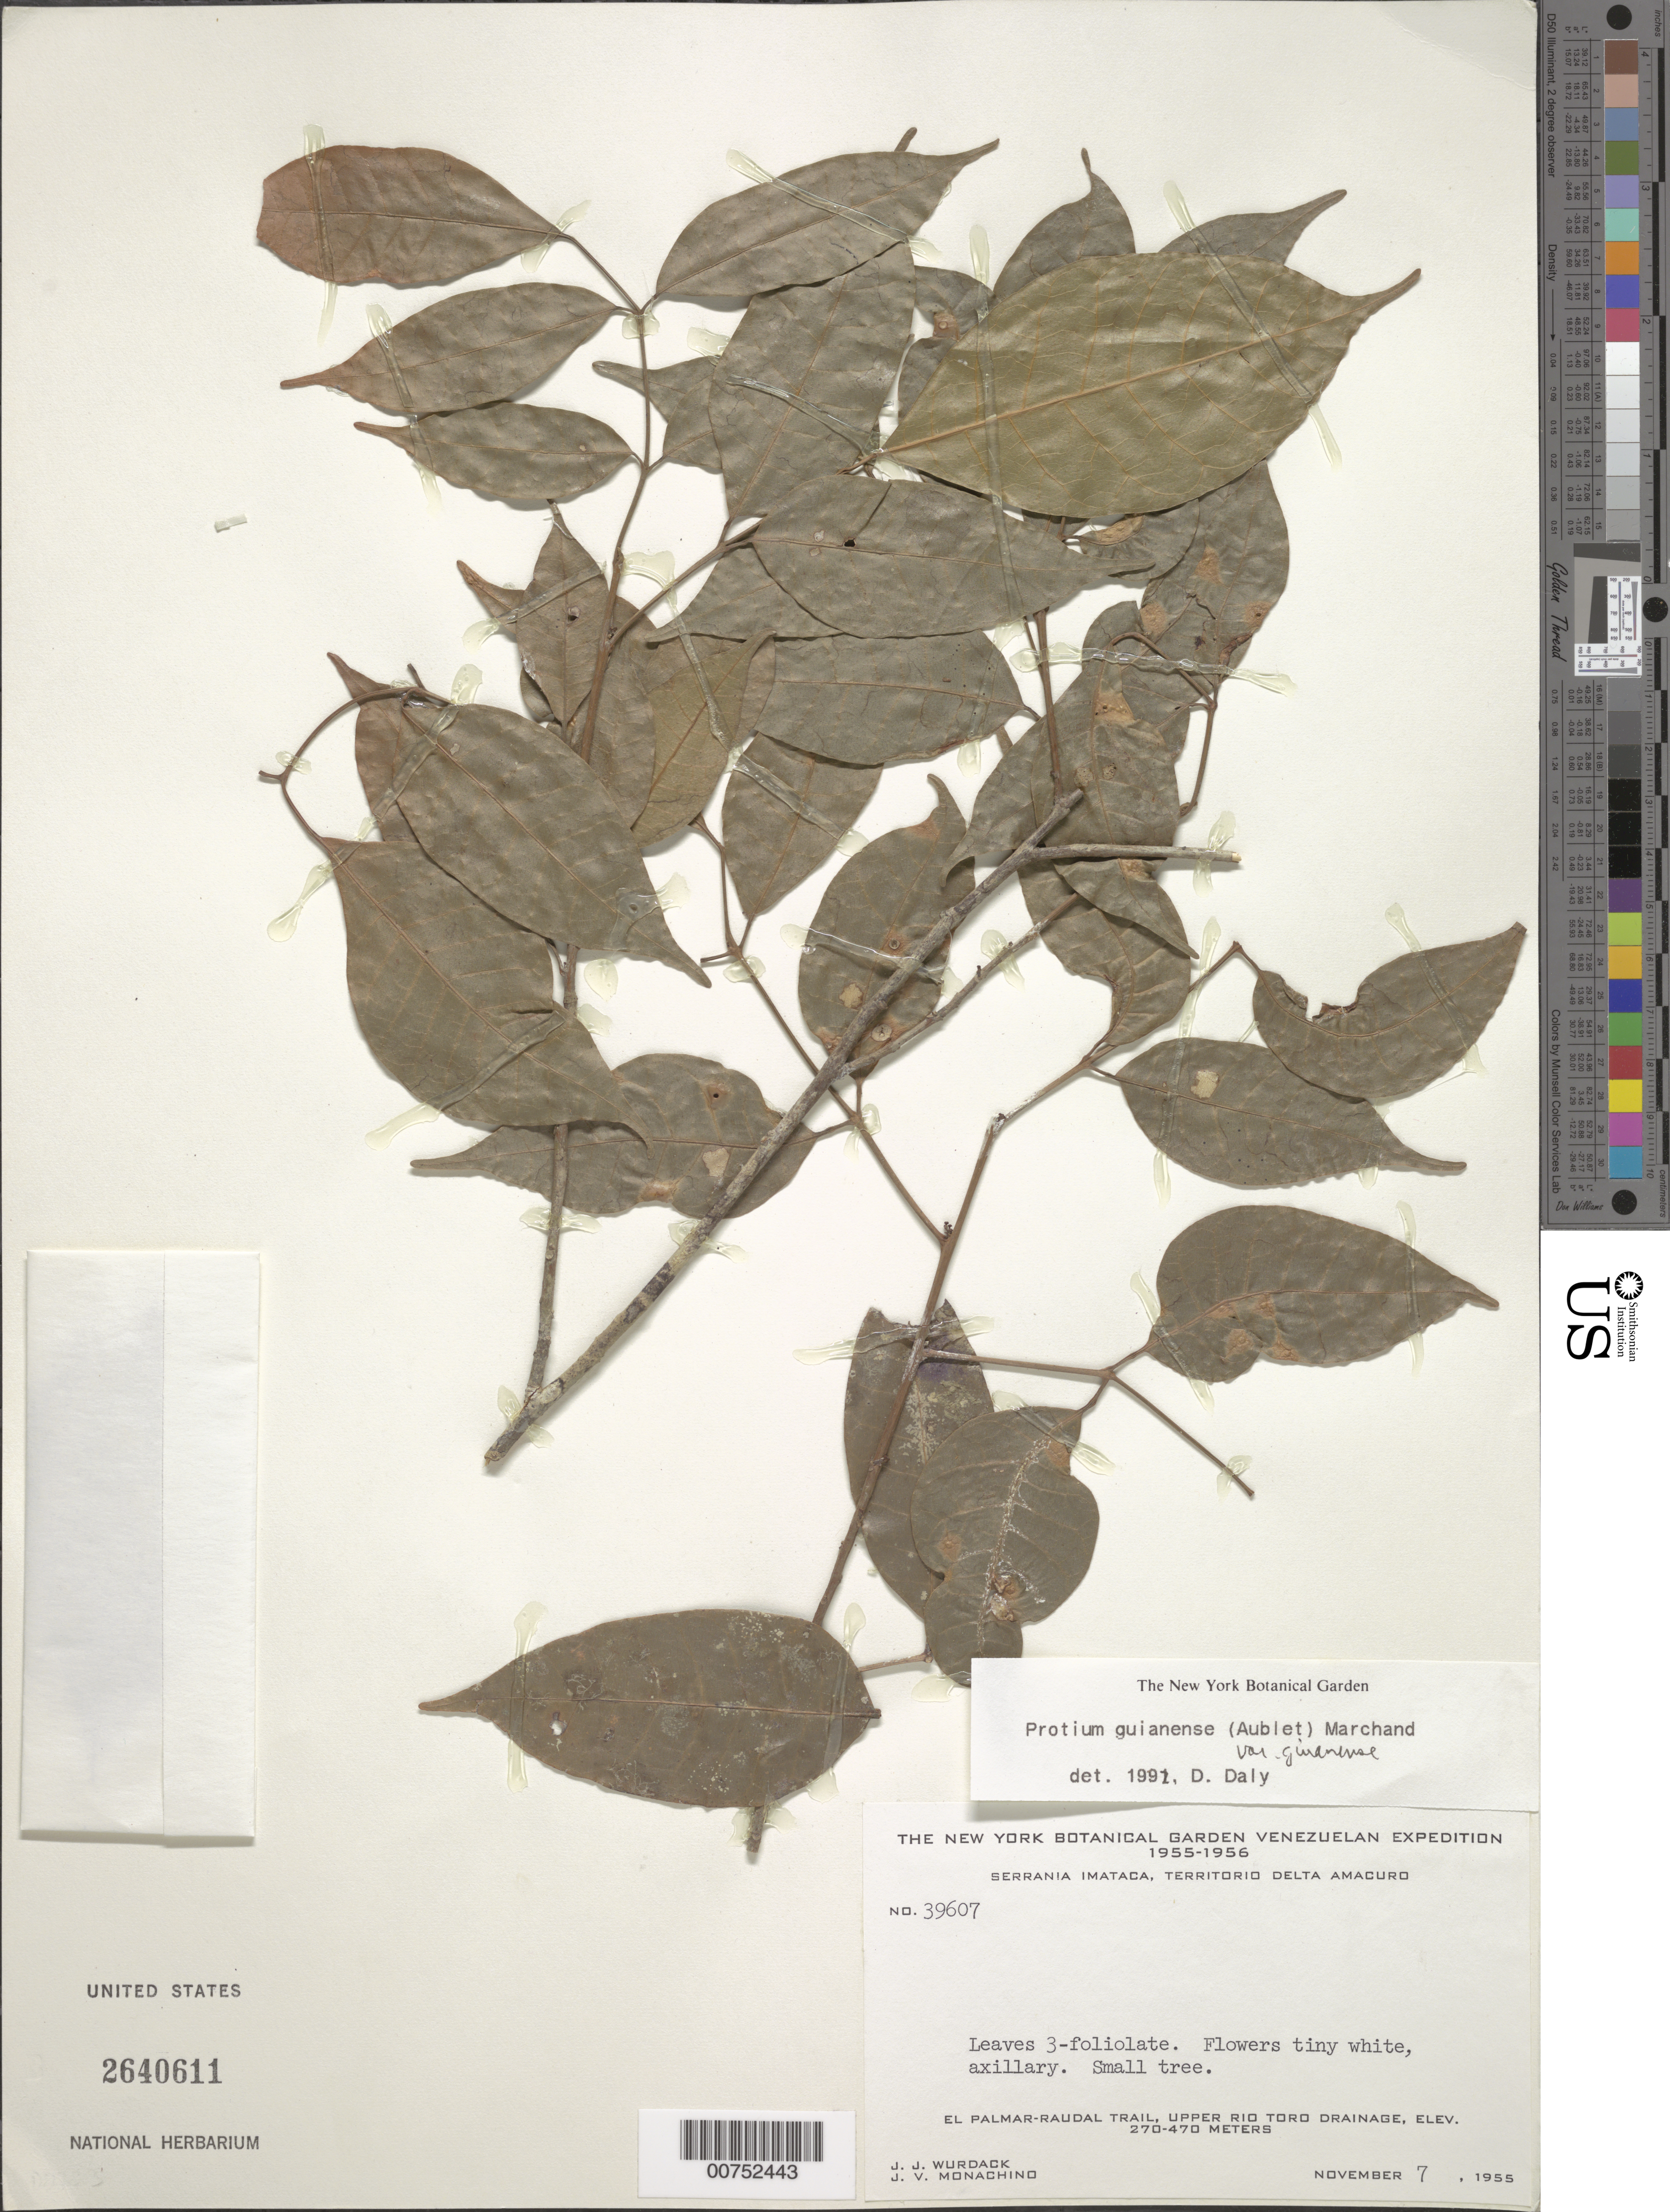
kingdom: Plantae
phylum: Tracheophyta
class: Magnoliopsida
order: Sapindales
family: Burseraceae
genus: Protium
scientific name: Protium guianense var. guianense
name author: (Aubl.) Marchand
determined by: Daly, D. C.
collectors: J. J. Wurdack & J. V. Monachino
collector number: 39607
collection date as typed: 7-Nov-55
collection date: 1955-11-07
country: Venezuela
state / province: Delta Amacuro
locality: Serrania Imataca, El Palmar-Raudal Trail, upper Río Toro drainage; 10 km S of Cerro Muerto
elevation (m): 270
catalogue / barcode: US 2640611